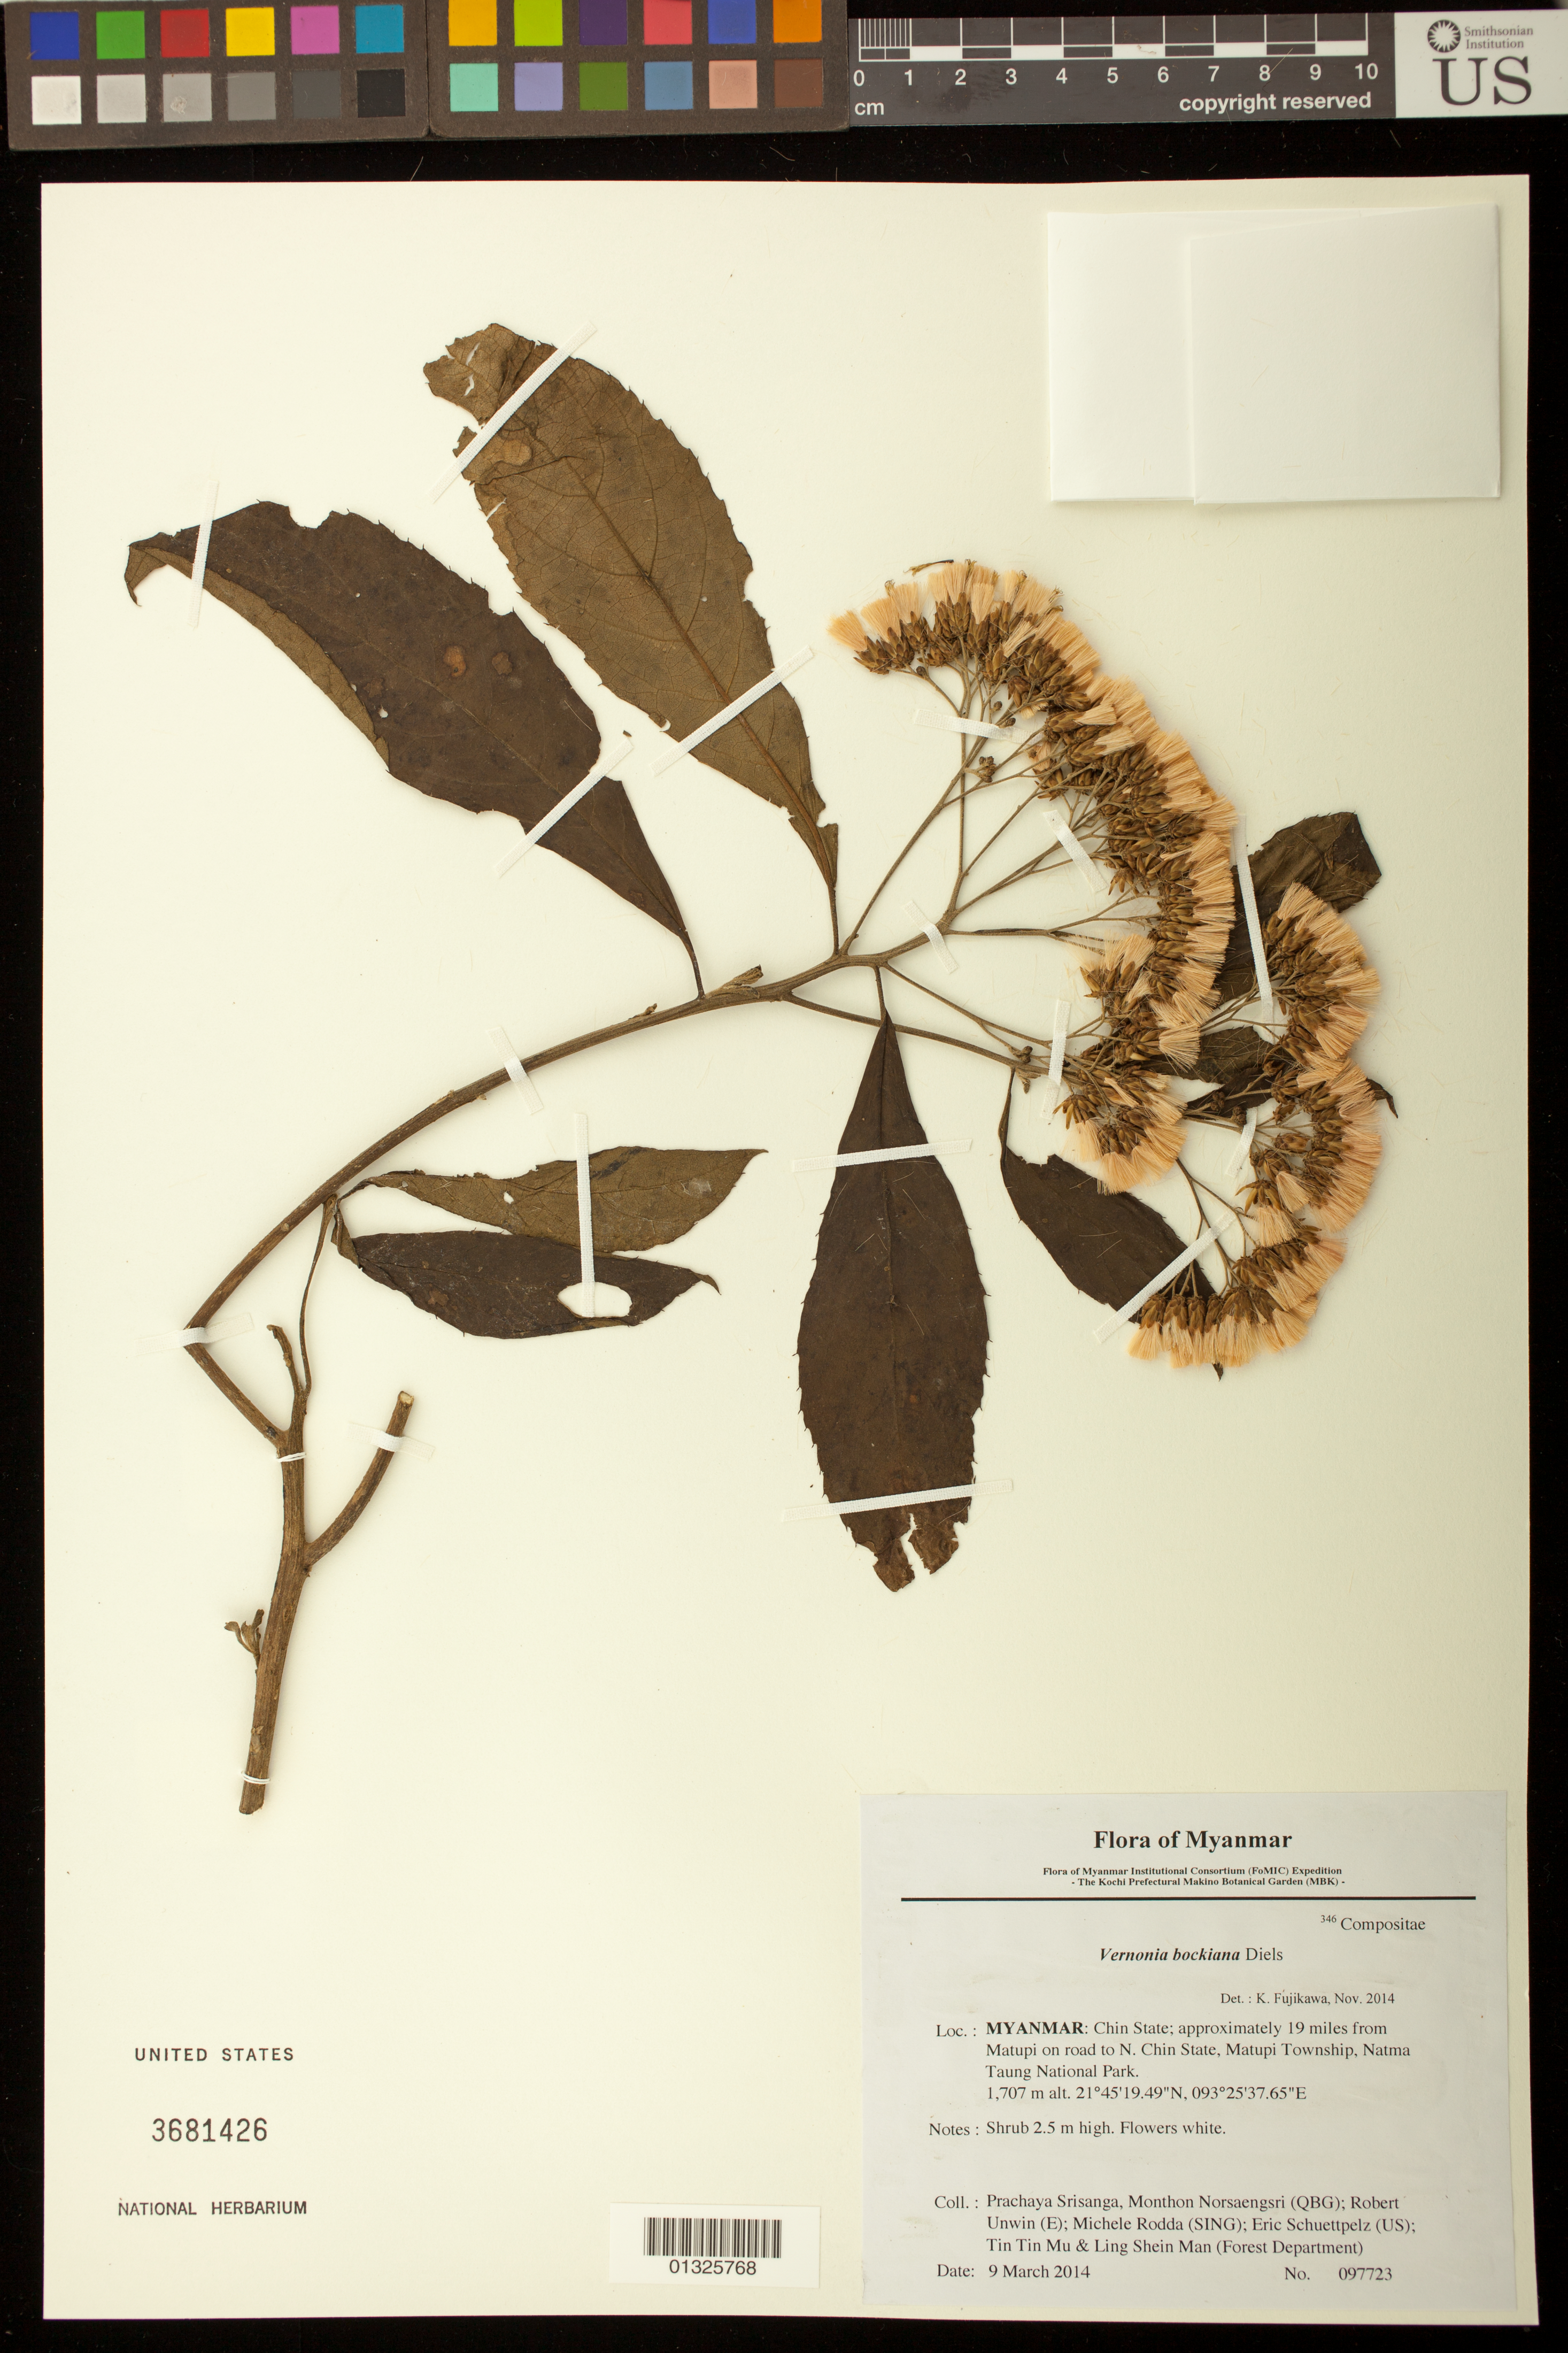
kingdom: Plantae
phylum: Tracheophyta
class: Magnoliopsida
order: Asterales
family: Asteraceae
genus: Strobocalyx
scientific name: Strobocalyx bockiana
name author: (Diels) H. Rob.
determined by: Funk, Vicki A., (BOT), Smithsonian Institution - National Museum of Natural History (UNITED STATES)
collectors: P. Srisanga, M. Norsaengsri, R. Unwin, M. Rodda, E. Schuettpelz, Tin Tin Mu & Ling Shein Man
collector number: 97723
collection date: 2014-03-09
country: Myanmar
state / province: Chin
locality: Approximately 19 miles from Matupi on road to N. Chin State, Matupi Township, Natma Taung National Park.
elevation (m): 1707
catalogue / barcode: US 3681426